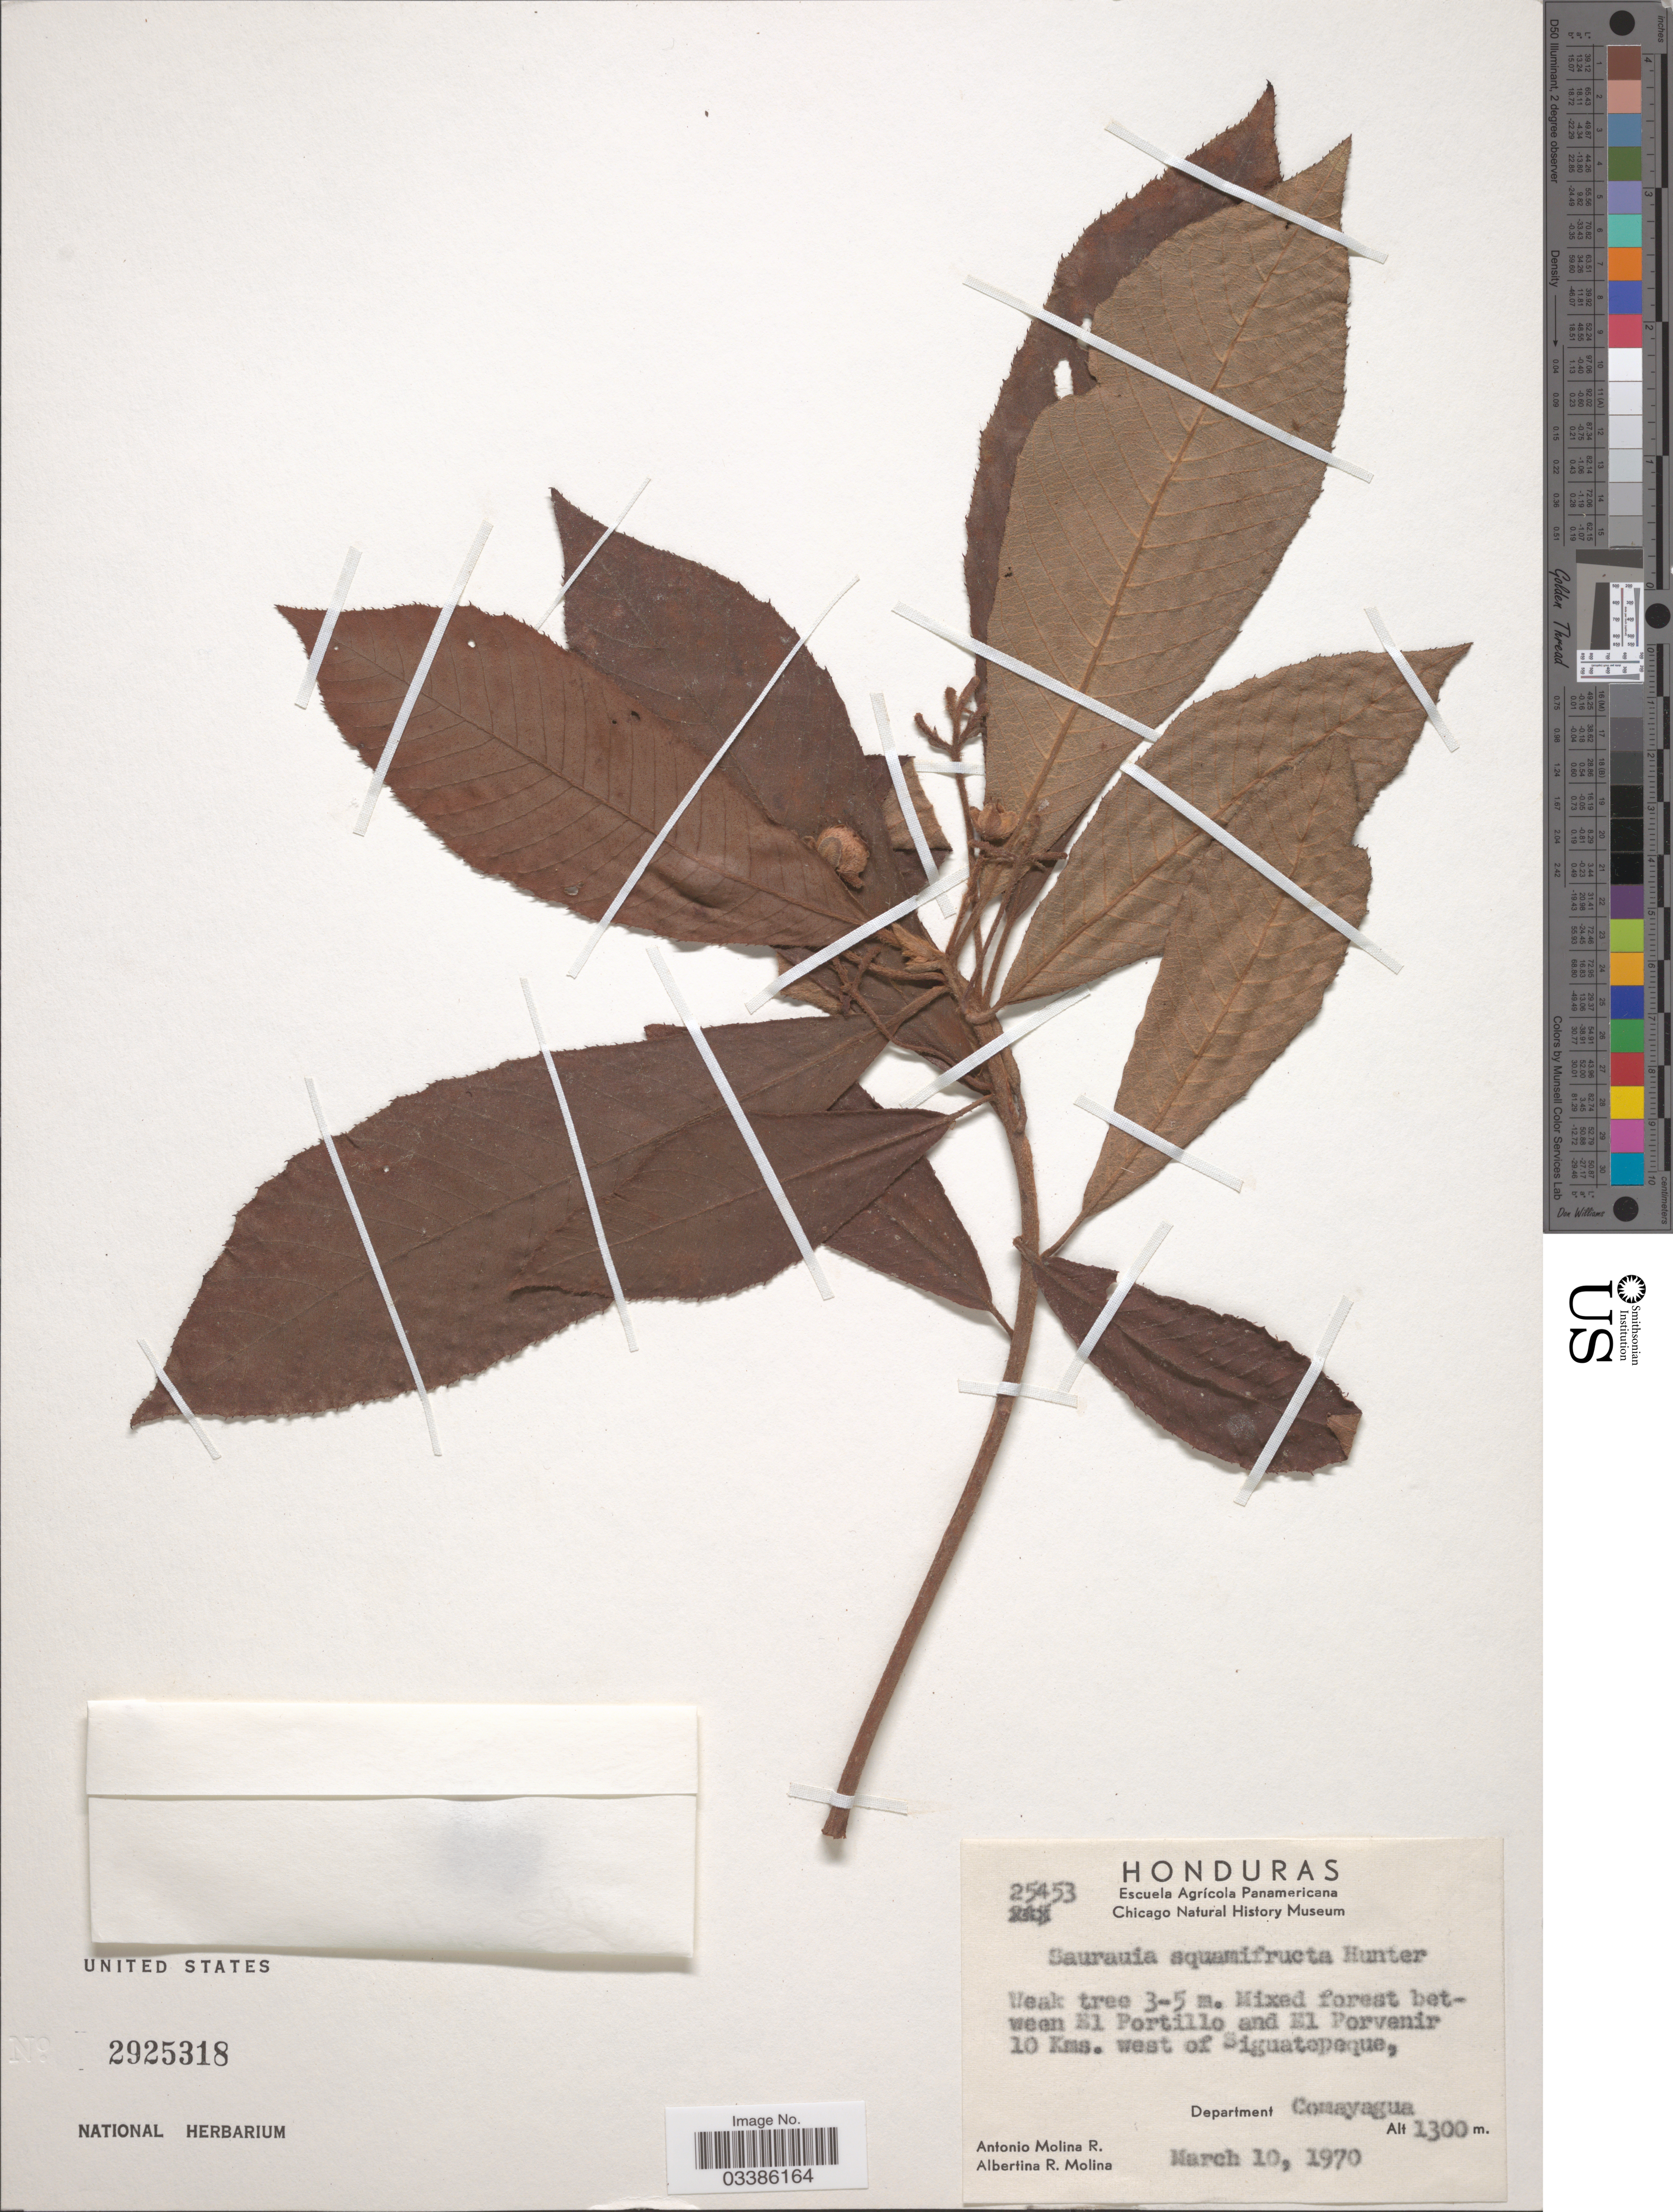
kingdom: Plantae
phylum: Tracheophyta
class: Magnoliopsida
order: Ericales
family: Actinidiaceae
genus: Saurauia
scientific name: Saurauia squamifructa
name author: G.E. Hunter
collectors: A. Molina R. & A. R. Molina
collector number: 25453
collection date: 1970-03-10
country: Honduras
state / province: Comayagua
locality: Mixed forest between El Portillo and El Porvenir 10 Kms. west of Siguatepeque, Department Comayagua.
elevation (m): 1300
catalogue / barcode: US 2925318